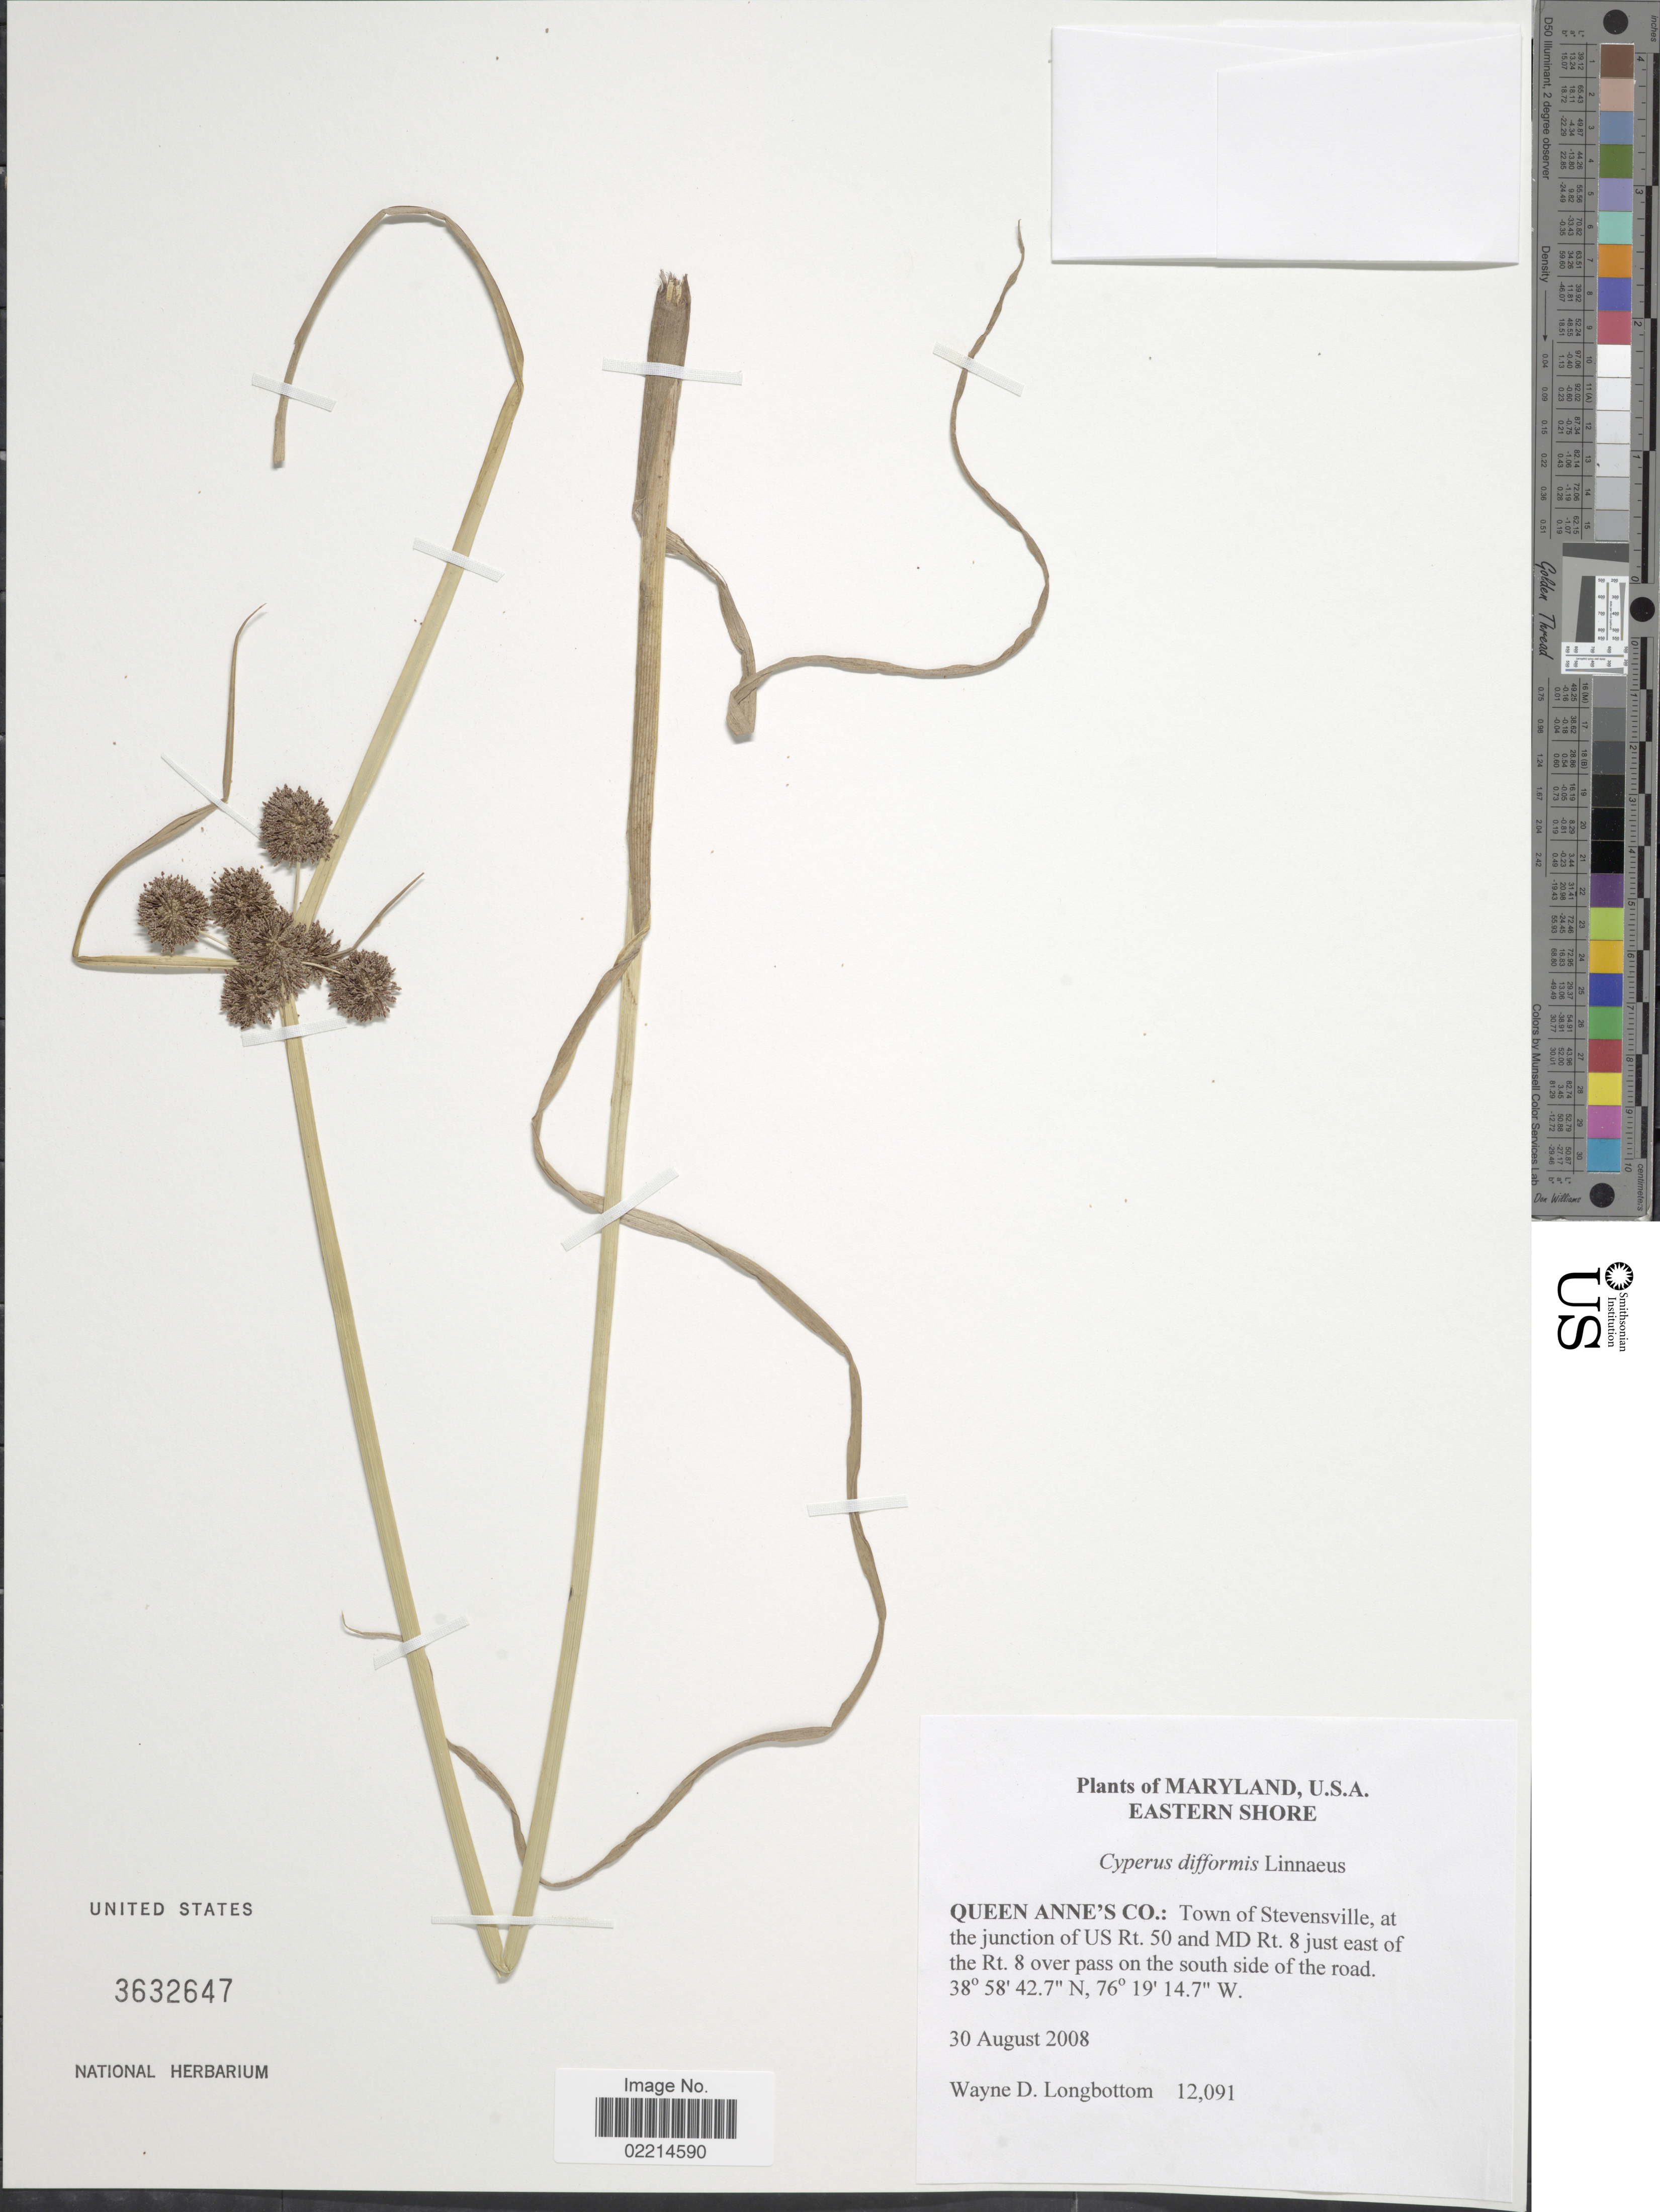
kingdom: Plantae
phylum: Tracheophyta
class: Liliopsida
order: Poales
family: Cyperaceae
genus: Cyperus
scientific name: Cyperus difformis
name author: L.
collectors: W. D. Longbottom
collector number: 12091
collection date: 2008-08-30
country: United States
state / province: Maryland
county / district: Queen Anne's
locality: Eastern Shore, Queen Anne's Co.: Town of Stevensville, at the junction of US Rt. 50 and MD Rt. 8 just east of the Rt. 8 over pass on the south side of the road.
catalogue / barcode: US 3632647